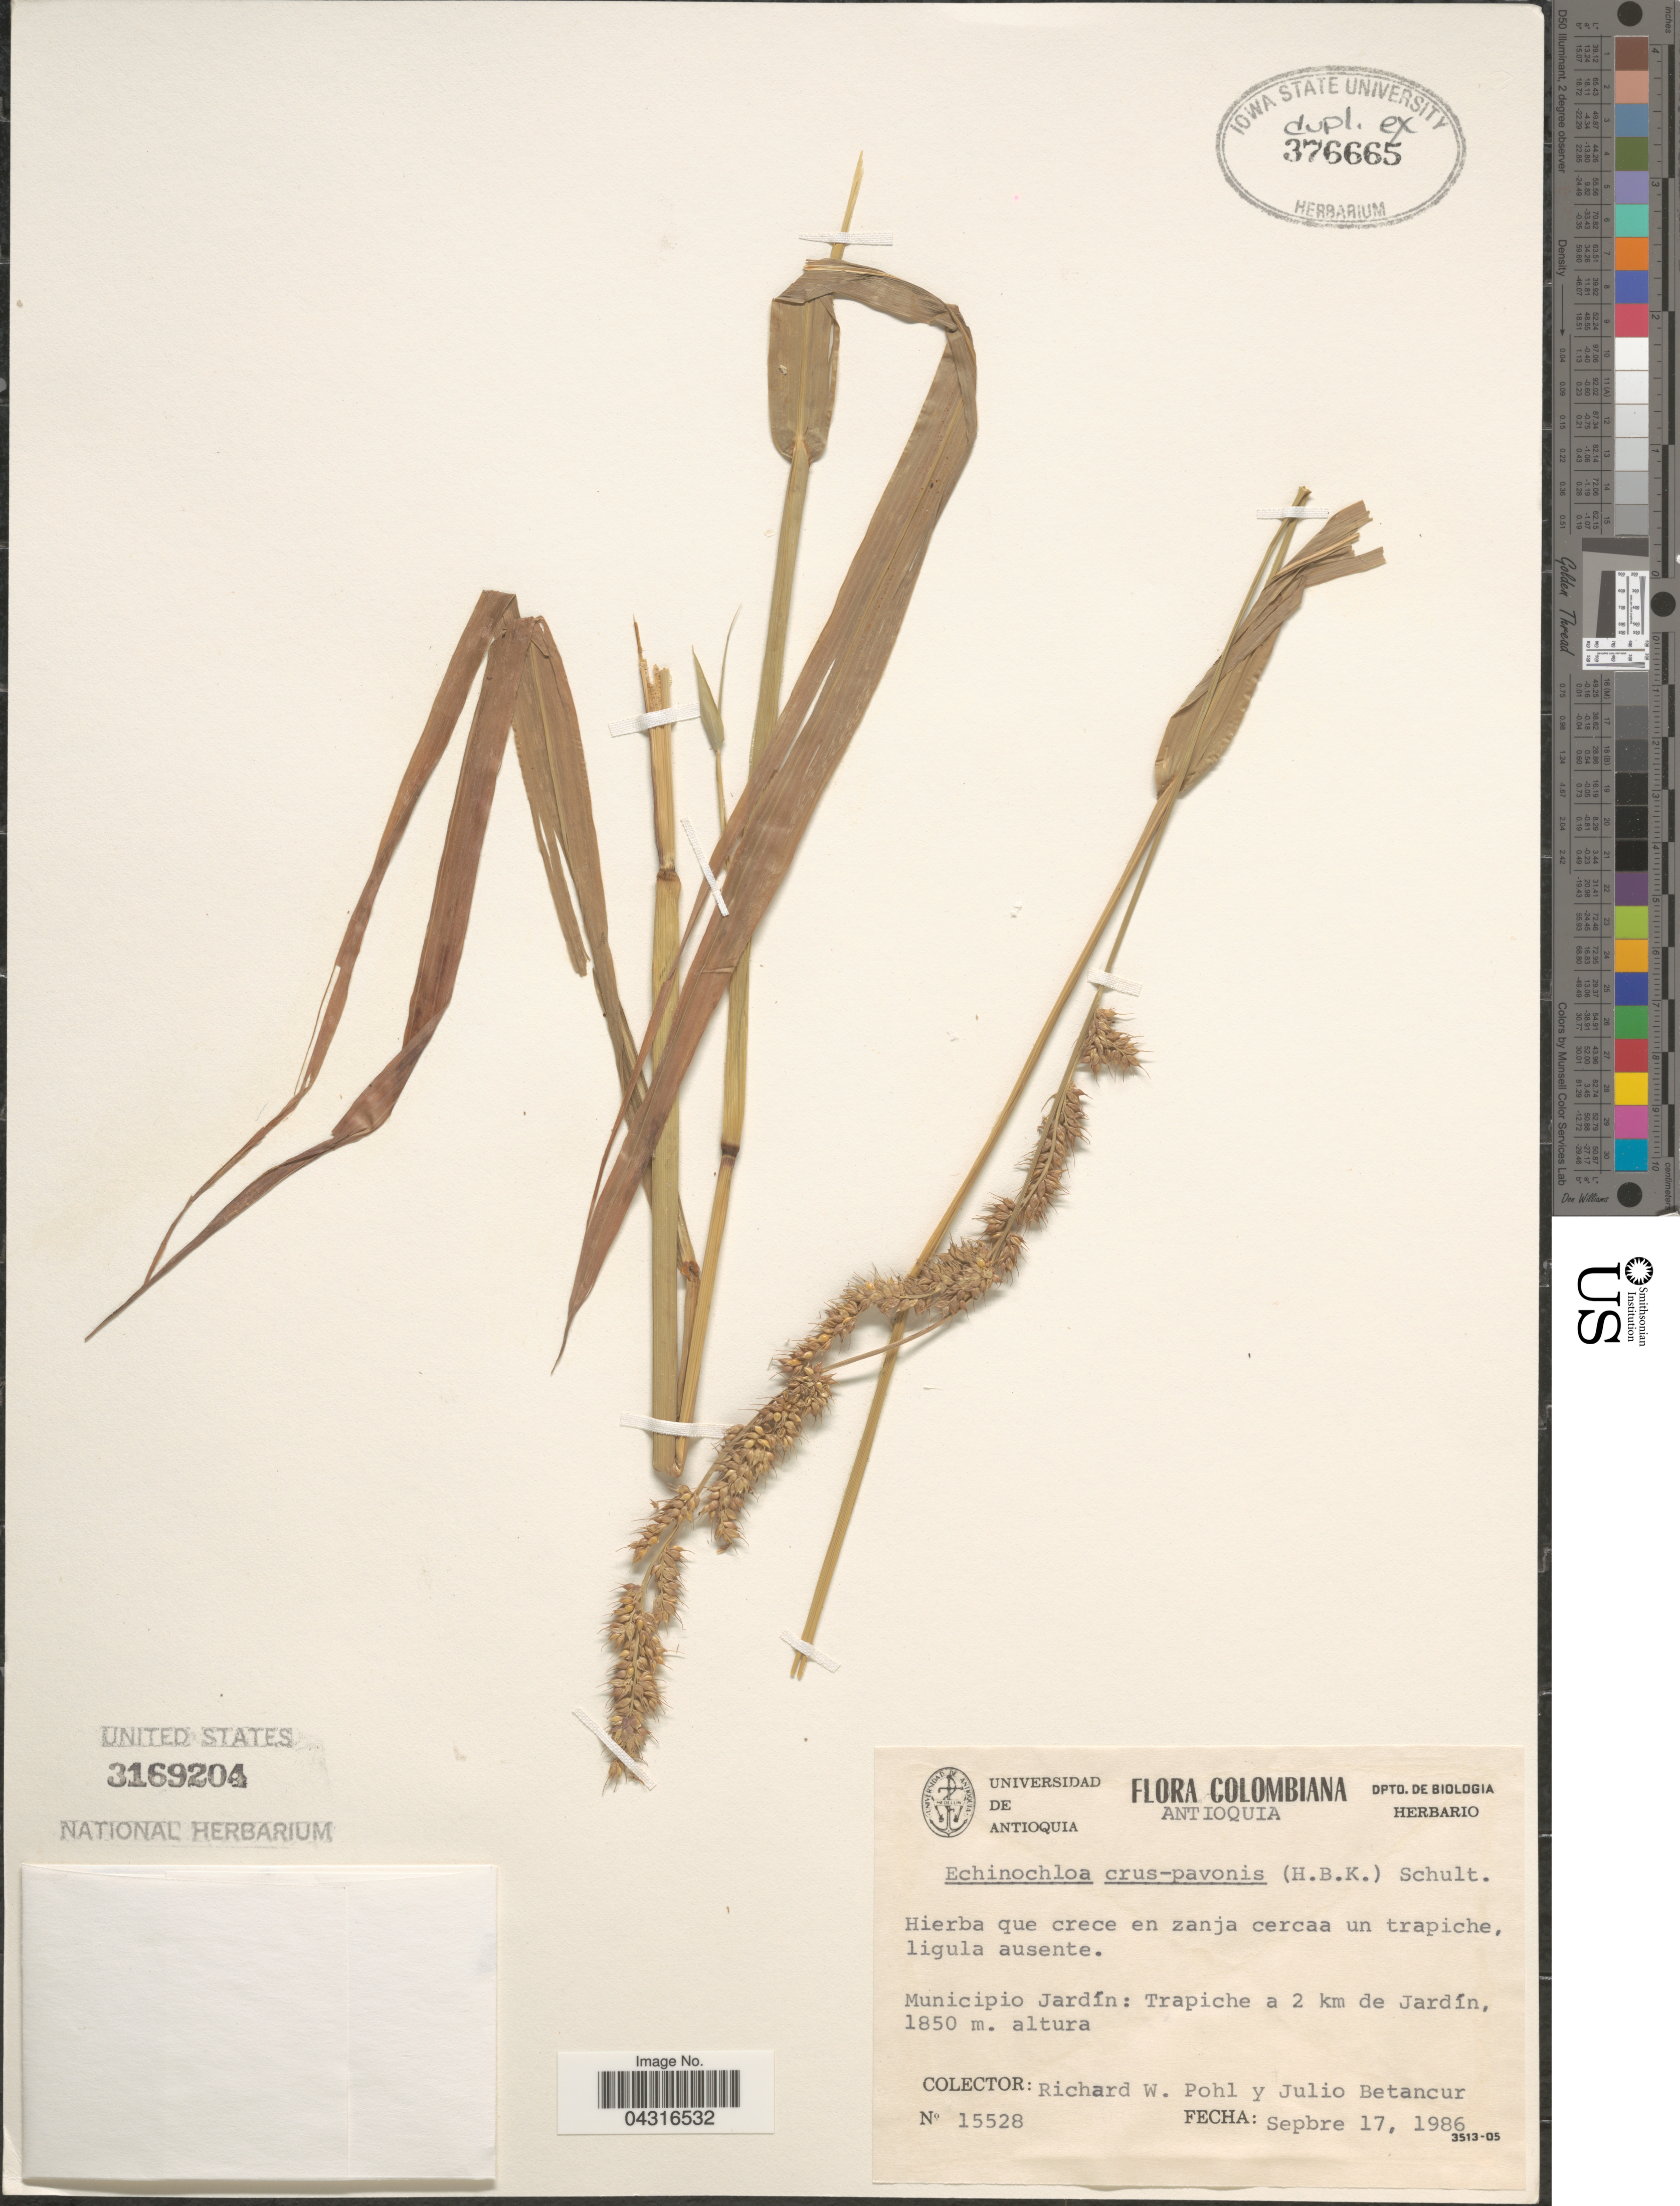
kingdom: Plantae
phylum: Tracheophyta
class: Liliopsida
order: Poales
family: Poaceae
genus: Echinochloa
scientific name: Echinochloa crus-pavonis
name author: (Kunth) Schult.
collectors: R. W. Pohl & J. Betancur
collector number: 15528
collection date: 1986-09-17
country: Colombia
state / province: Antioquia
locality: Municipio Jardín: Trapiche a 2 km de Jardín.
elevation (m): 1850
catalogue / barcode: US 3169204